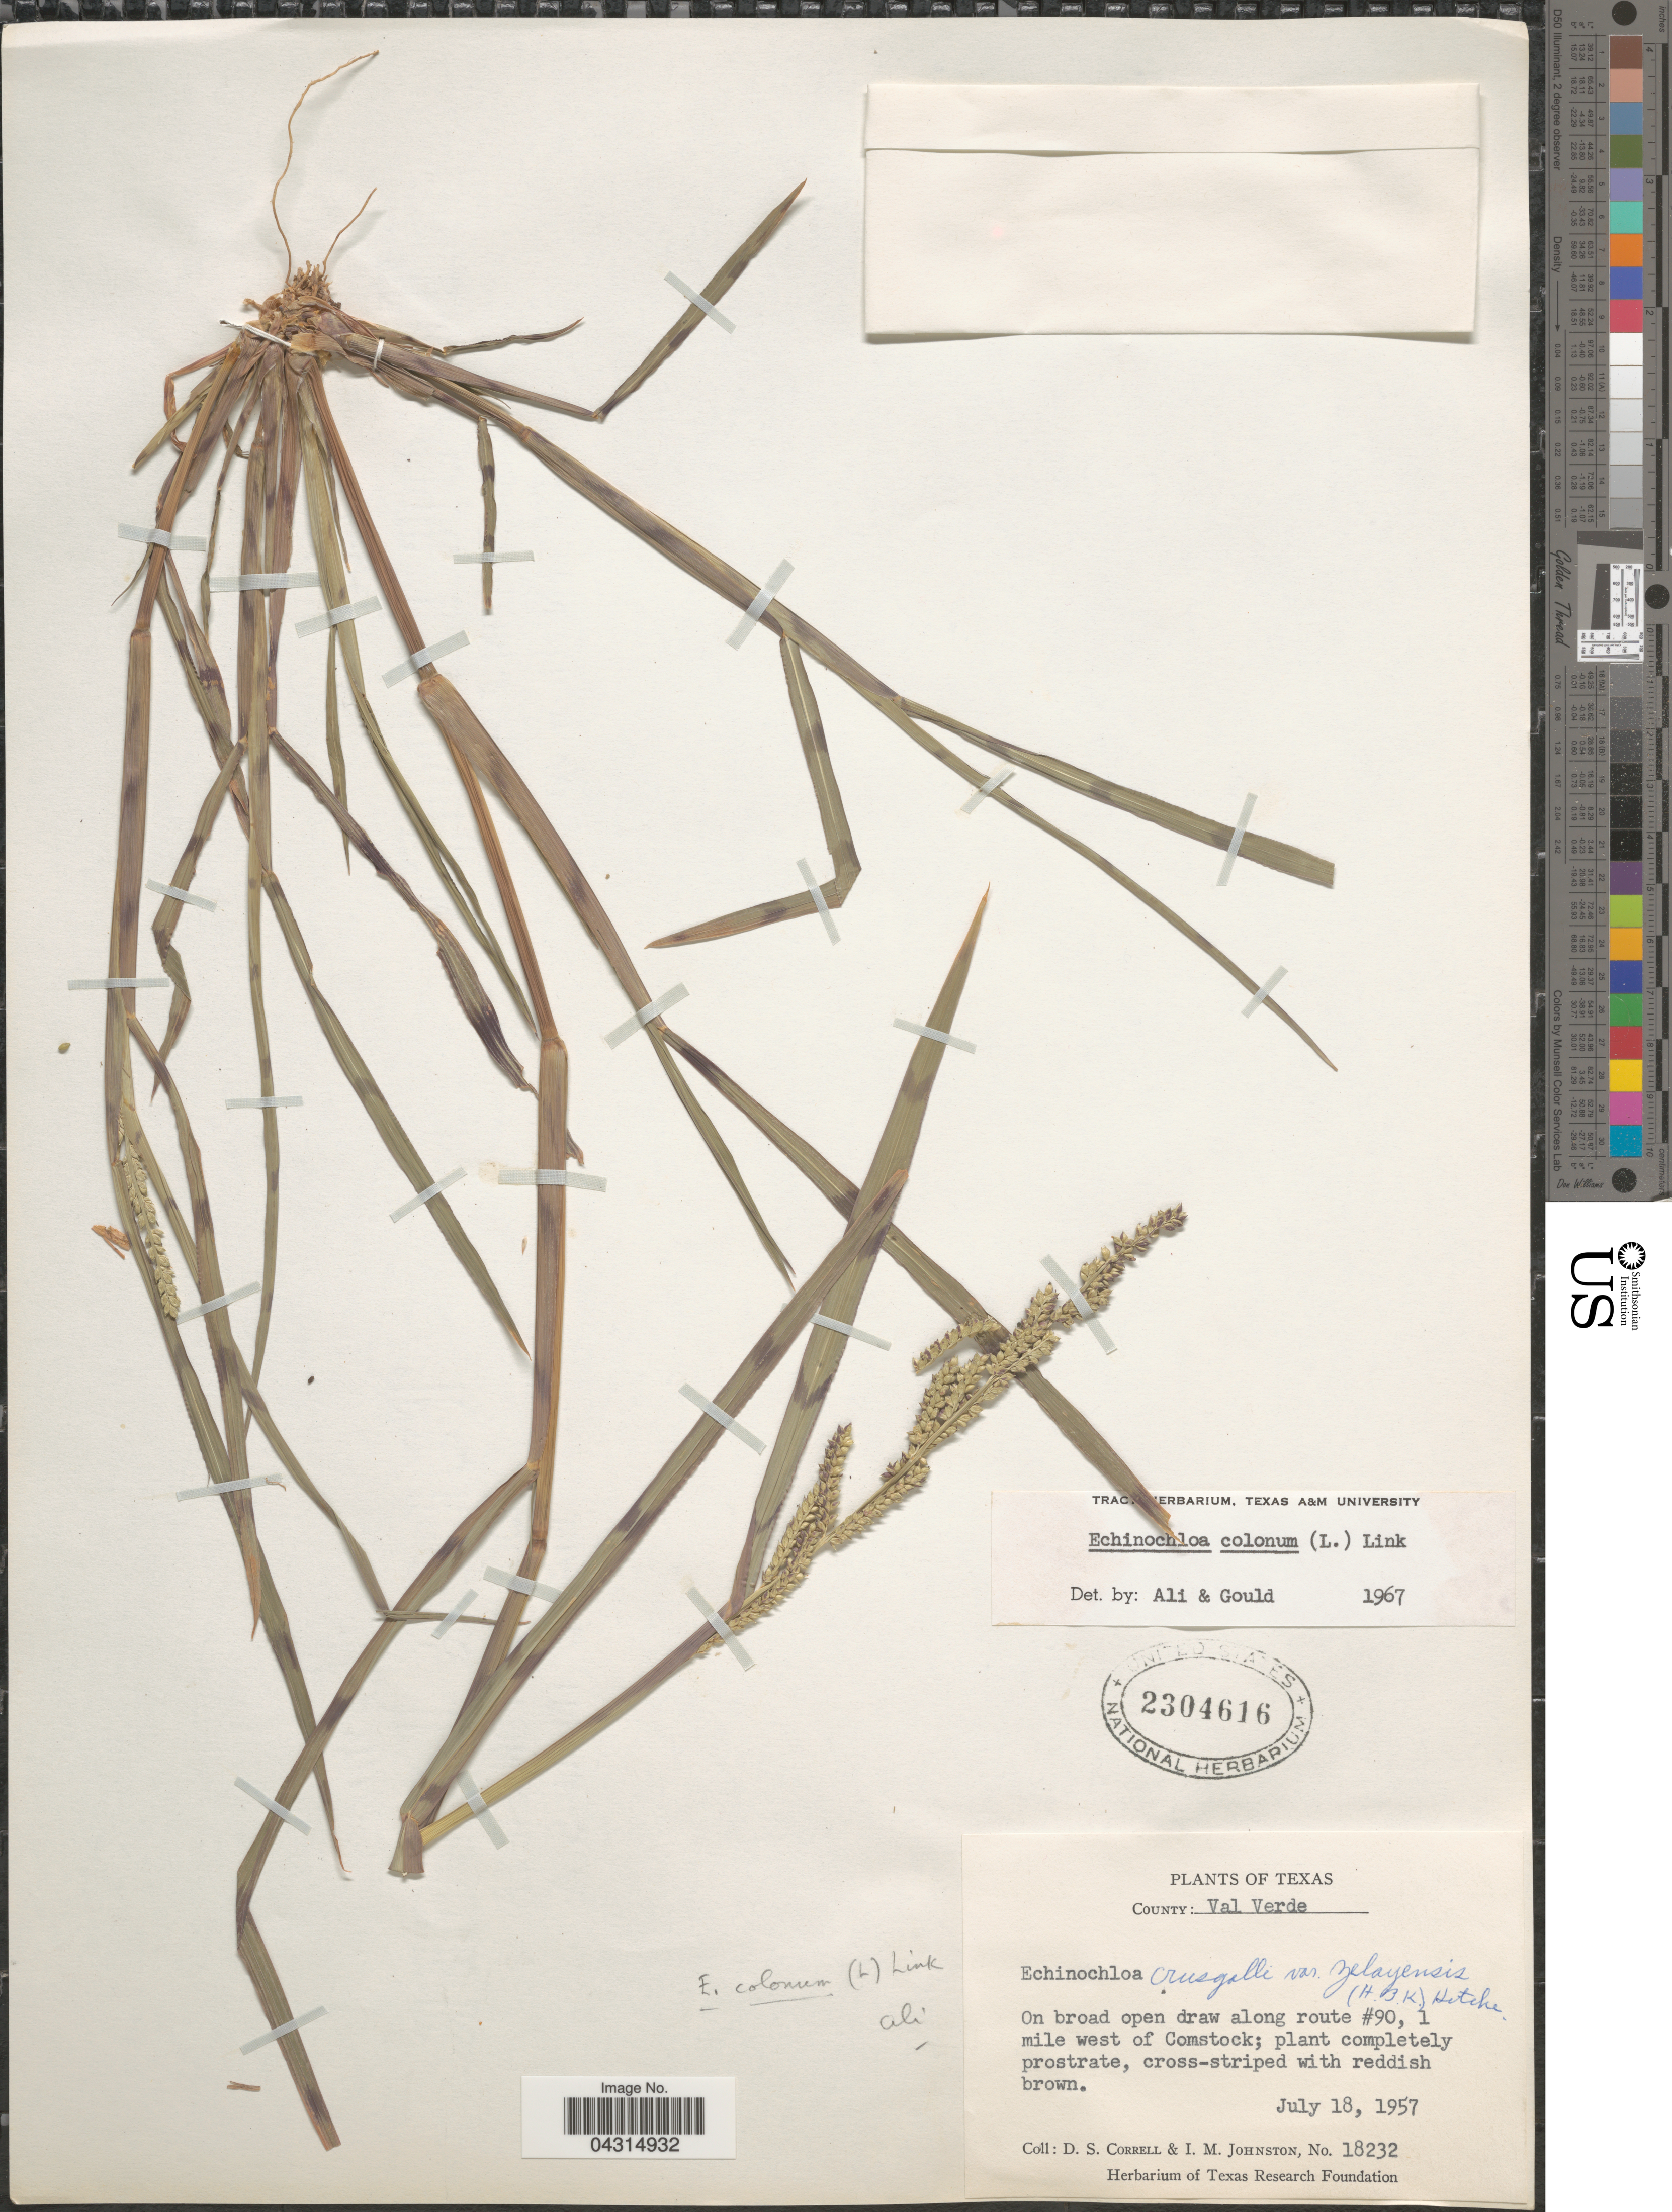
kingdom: Plantae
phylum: Tracheophyta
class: Liliopsida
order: Poales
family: Poaceae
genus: Echinochloa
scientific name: Echinochloa colona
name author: (L.) Link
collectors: D. S. Correll & I.M. Johnston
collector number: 18232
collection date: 1957-07-18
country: United States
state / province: Texas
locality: County: Val Verde. On broad open draw along route #90, 1 mile west of Comstock.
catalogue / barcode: US 2304616